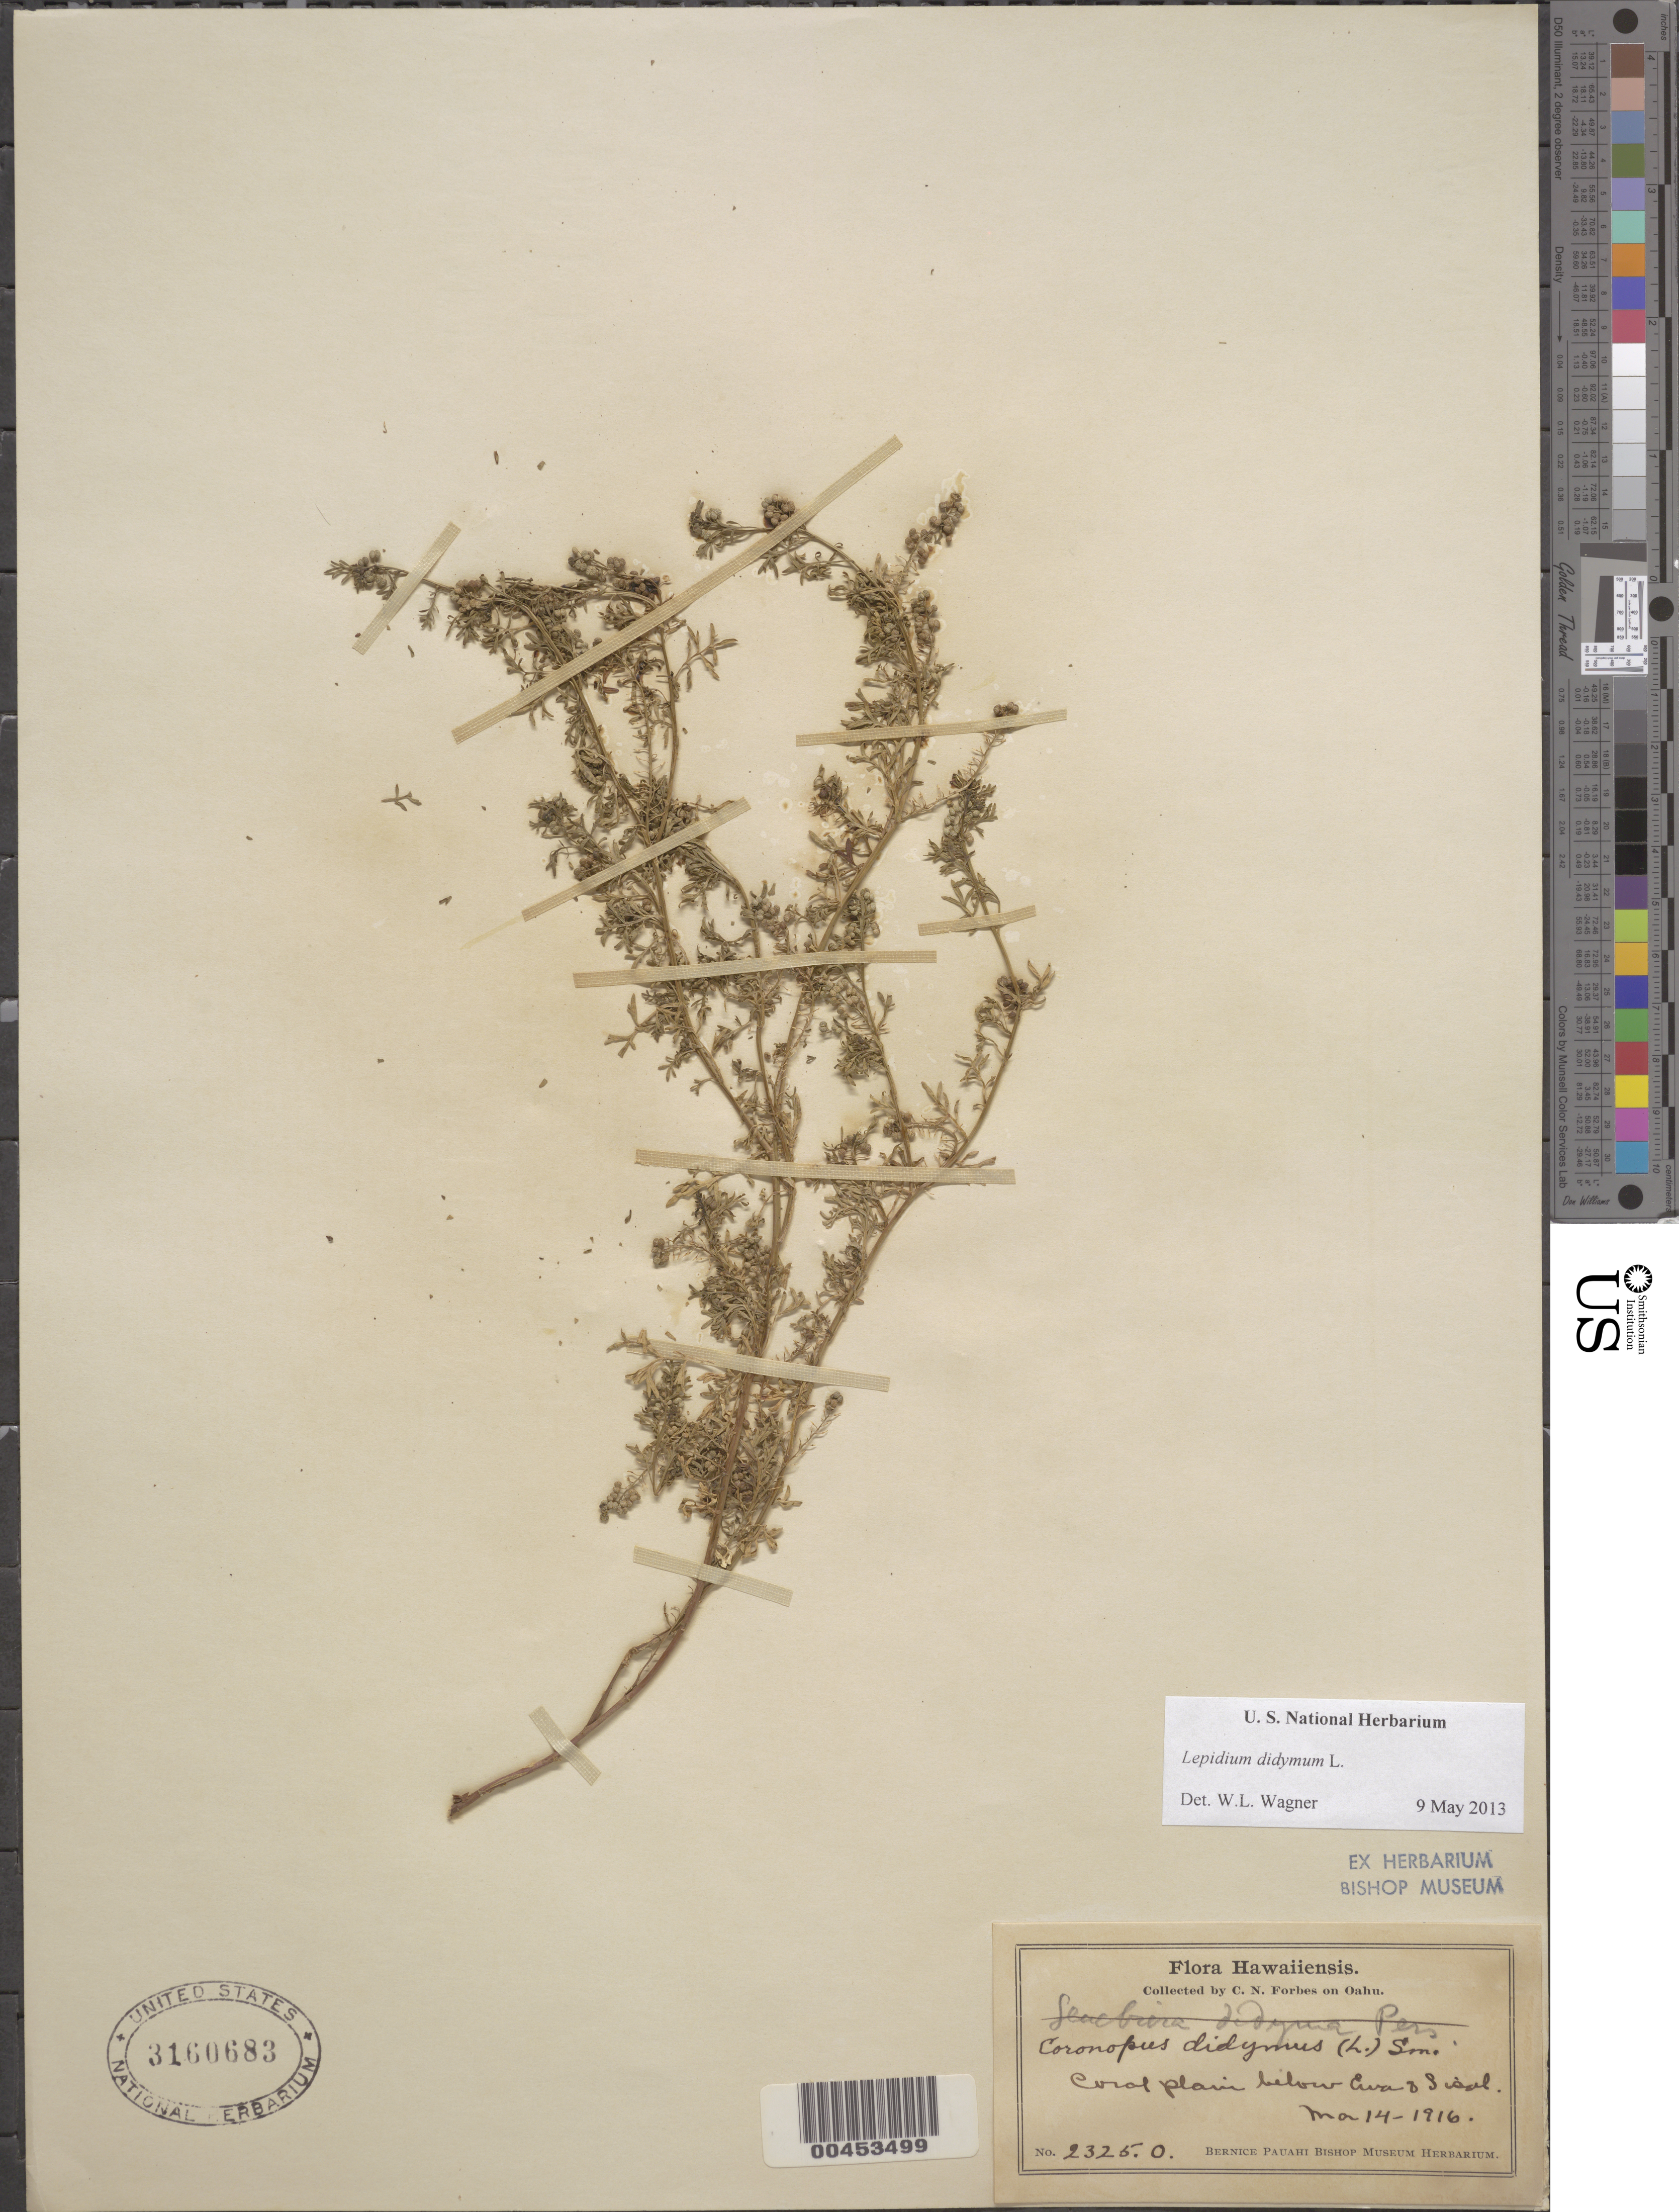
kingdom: Plantae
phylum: Tracheophyta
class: Magnoliopsida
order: Brassicales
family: Brassicaceae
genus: Lepidium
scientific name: Lepidium didymum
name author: L.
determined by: Wagner, W. L., (BOT), Smithsonian Institution - National Museum of Natural History (UNITED STATES)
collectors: C. N. Forbes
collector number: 2325.O.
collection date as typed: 14 Mar 1916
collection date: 1916-03-14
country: United States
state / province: Hawaii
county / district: Honolulu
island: Oahu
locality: Below Ewa & Sisal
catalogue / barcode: US 3160683